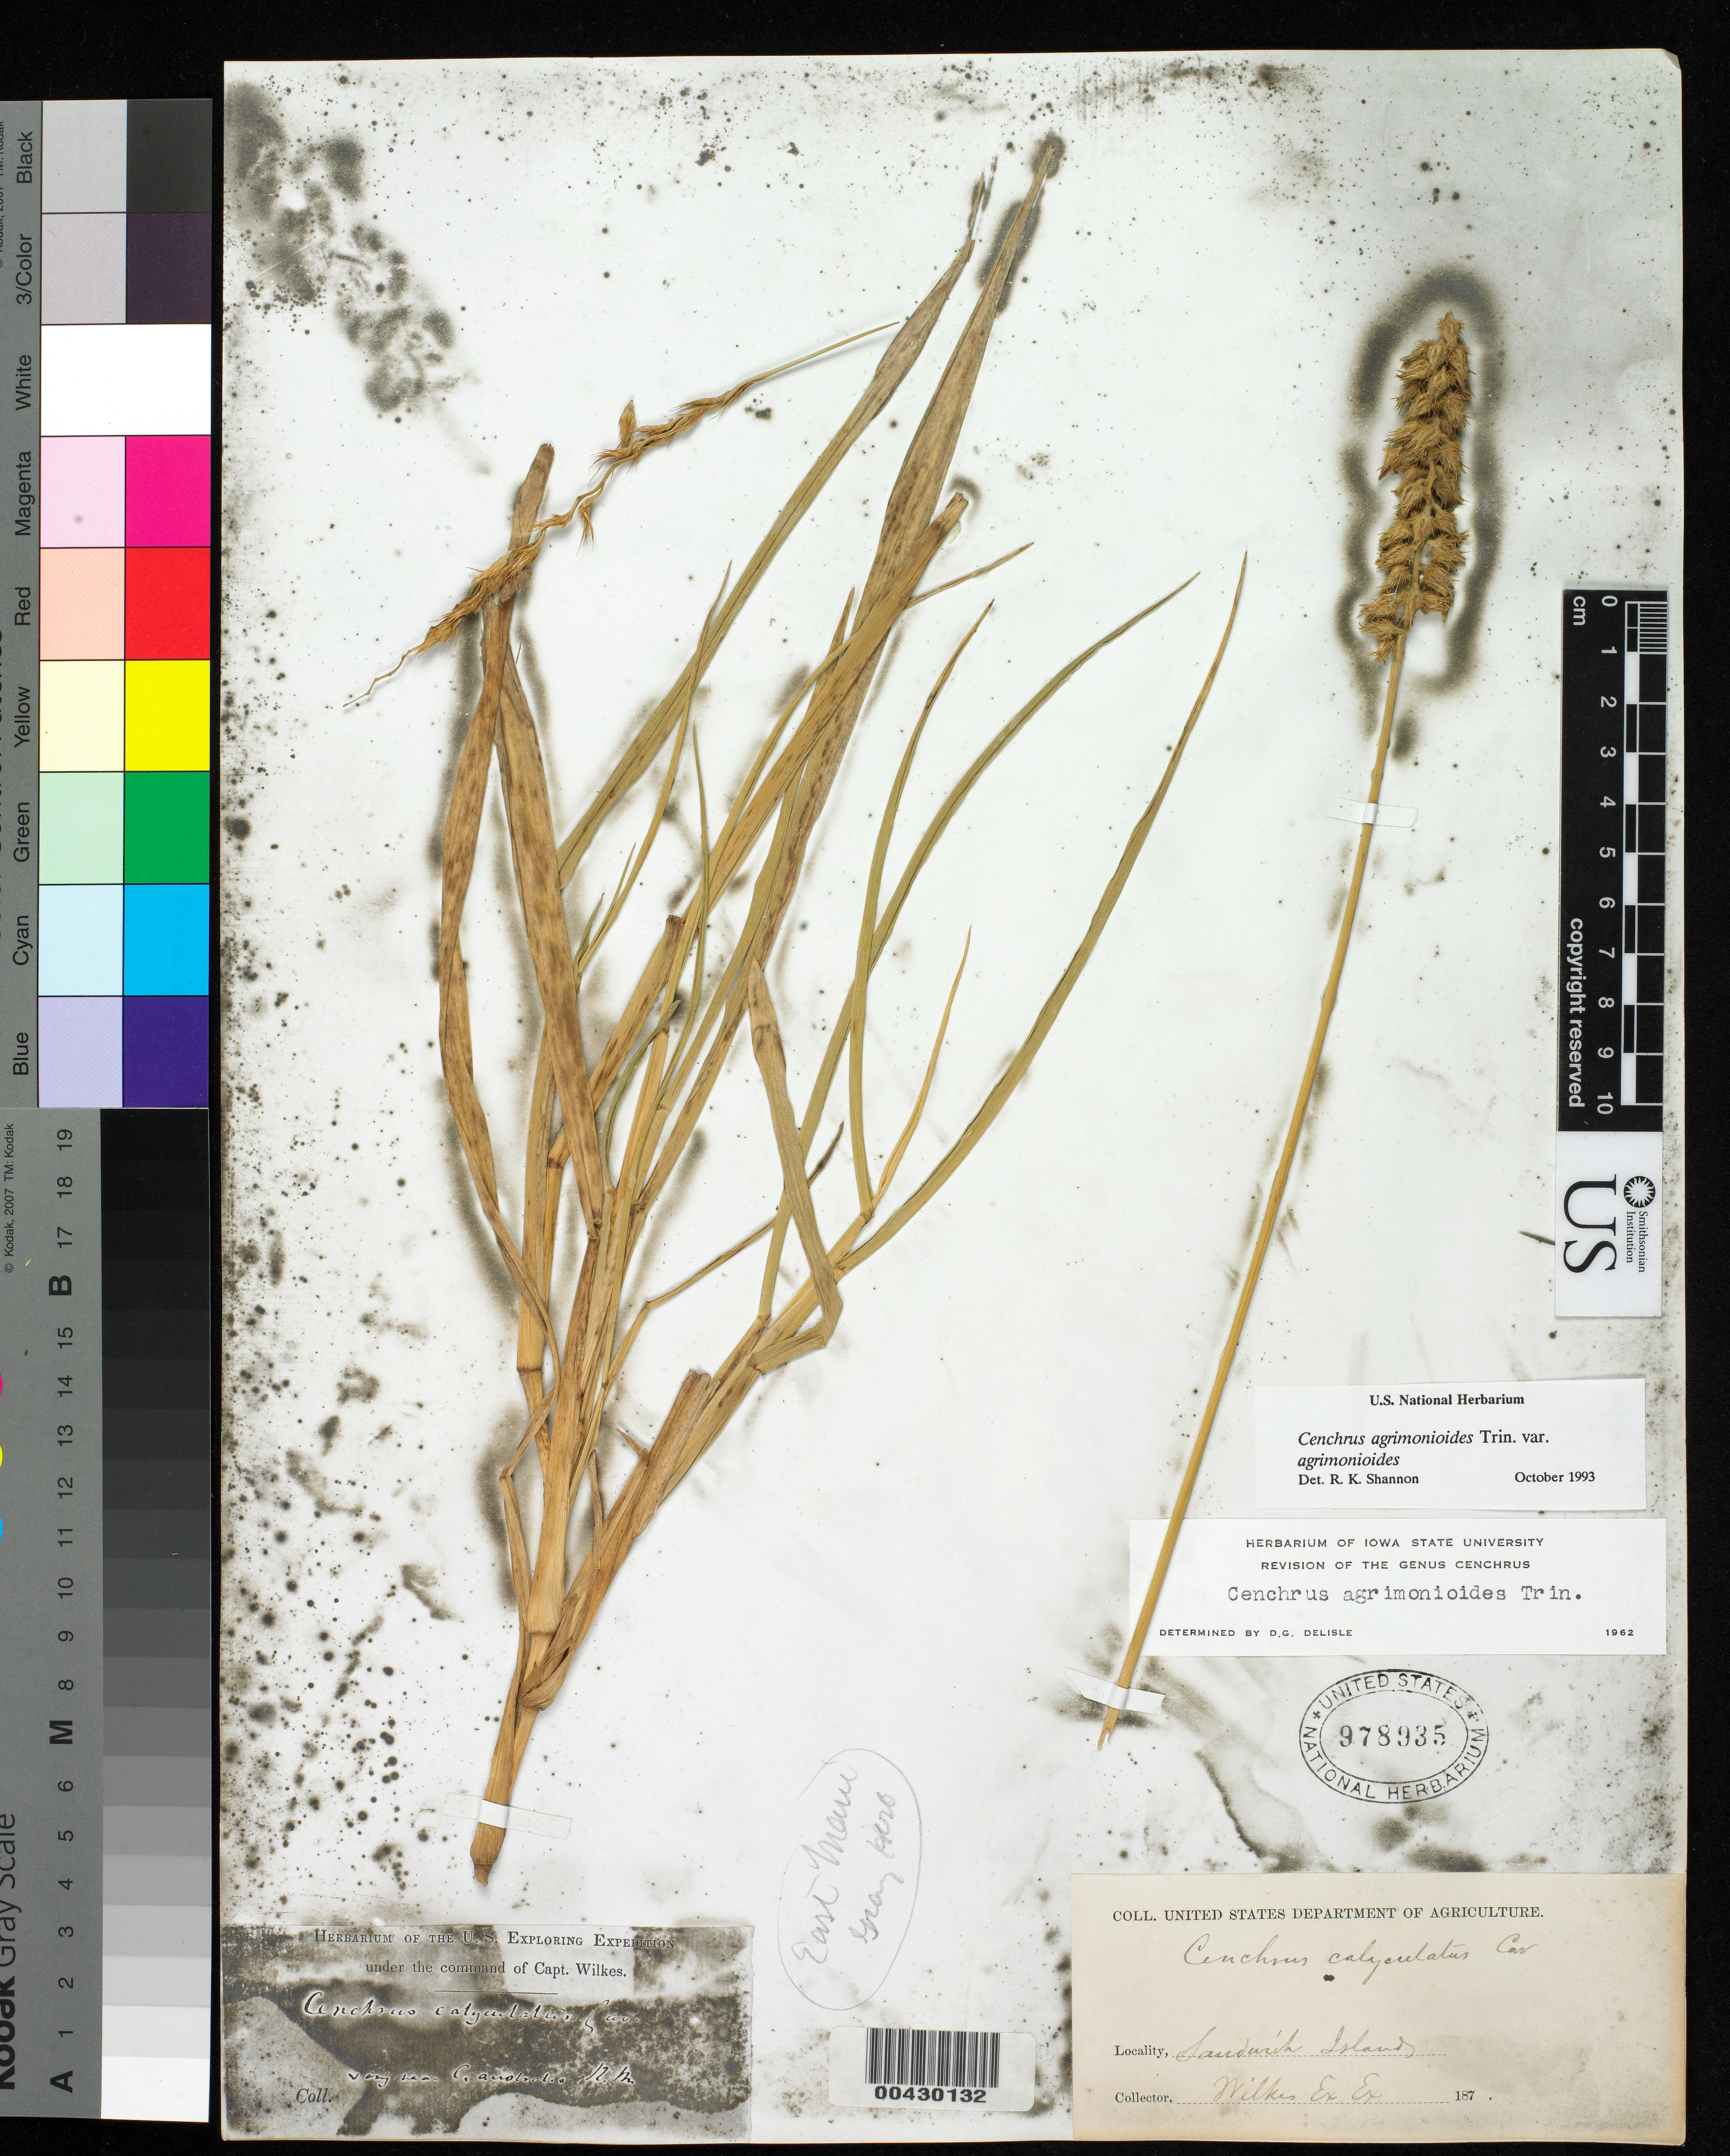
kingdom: Plantae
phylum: Tracheophyta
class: Liliopsida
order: Poales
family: Poaceae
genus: Cenchrus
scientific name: Cenchrus agrimonioides var. agrimonioides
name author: Trin.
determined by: Shannon, R. K., (UNITED STATES)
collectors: Wilkes Explor. Exped.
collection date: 1838/1842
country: United States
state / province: Hawaii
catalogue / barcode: US 978935